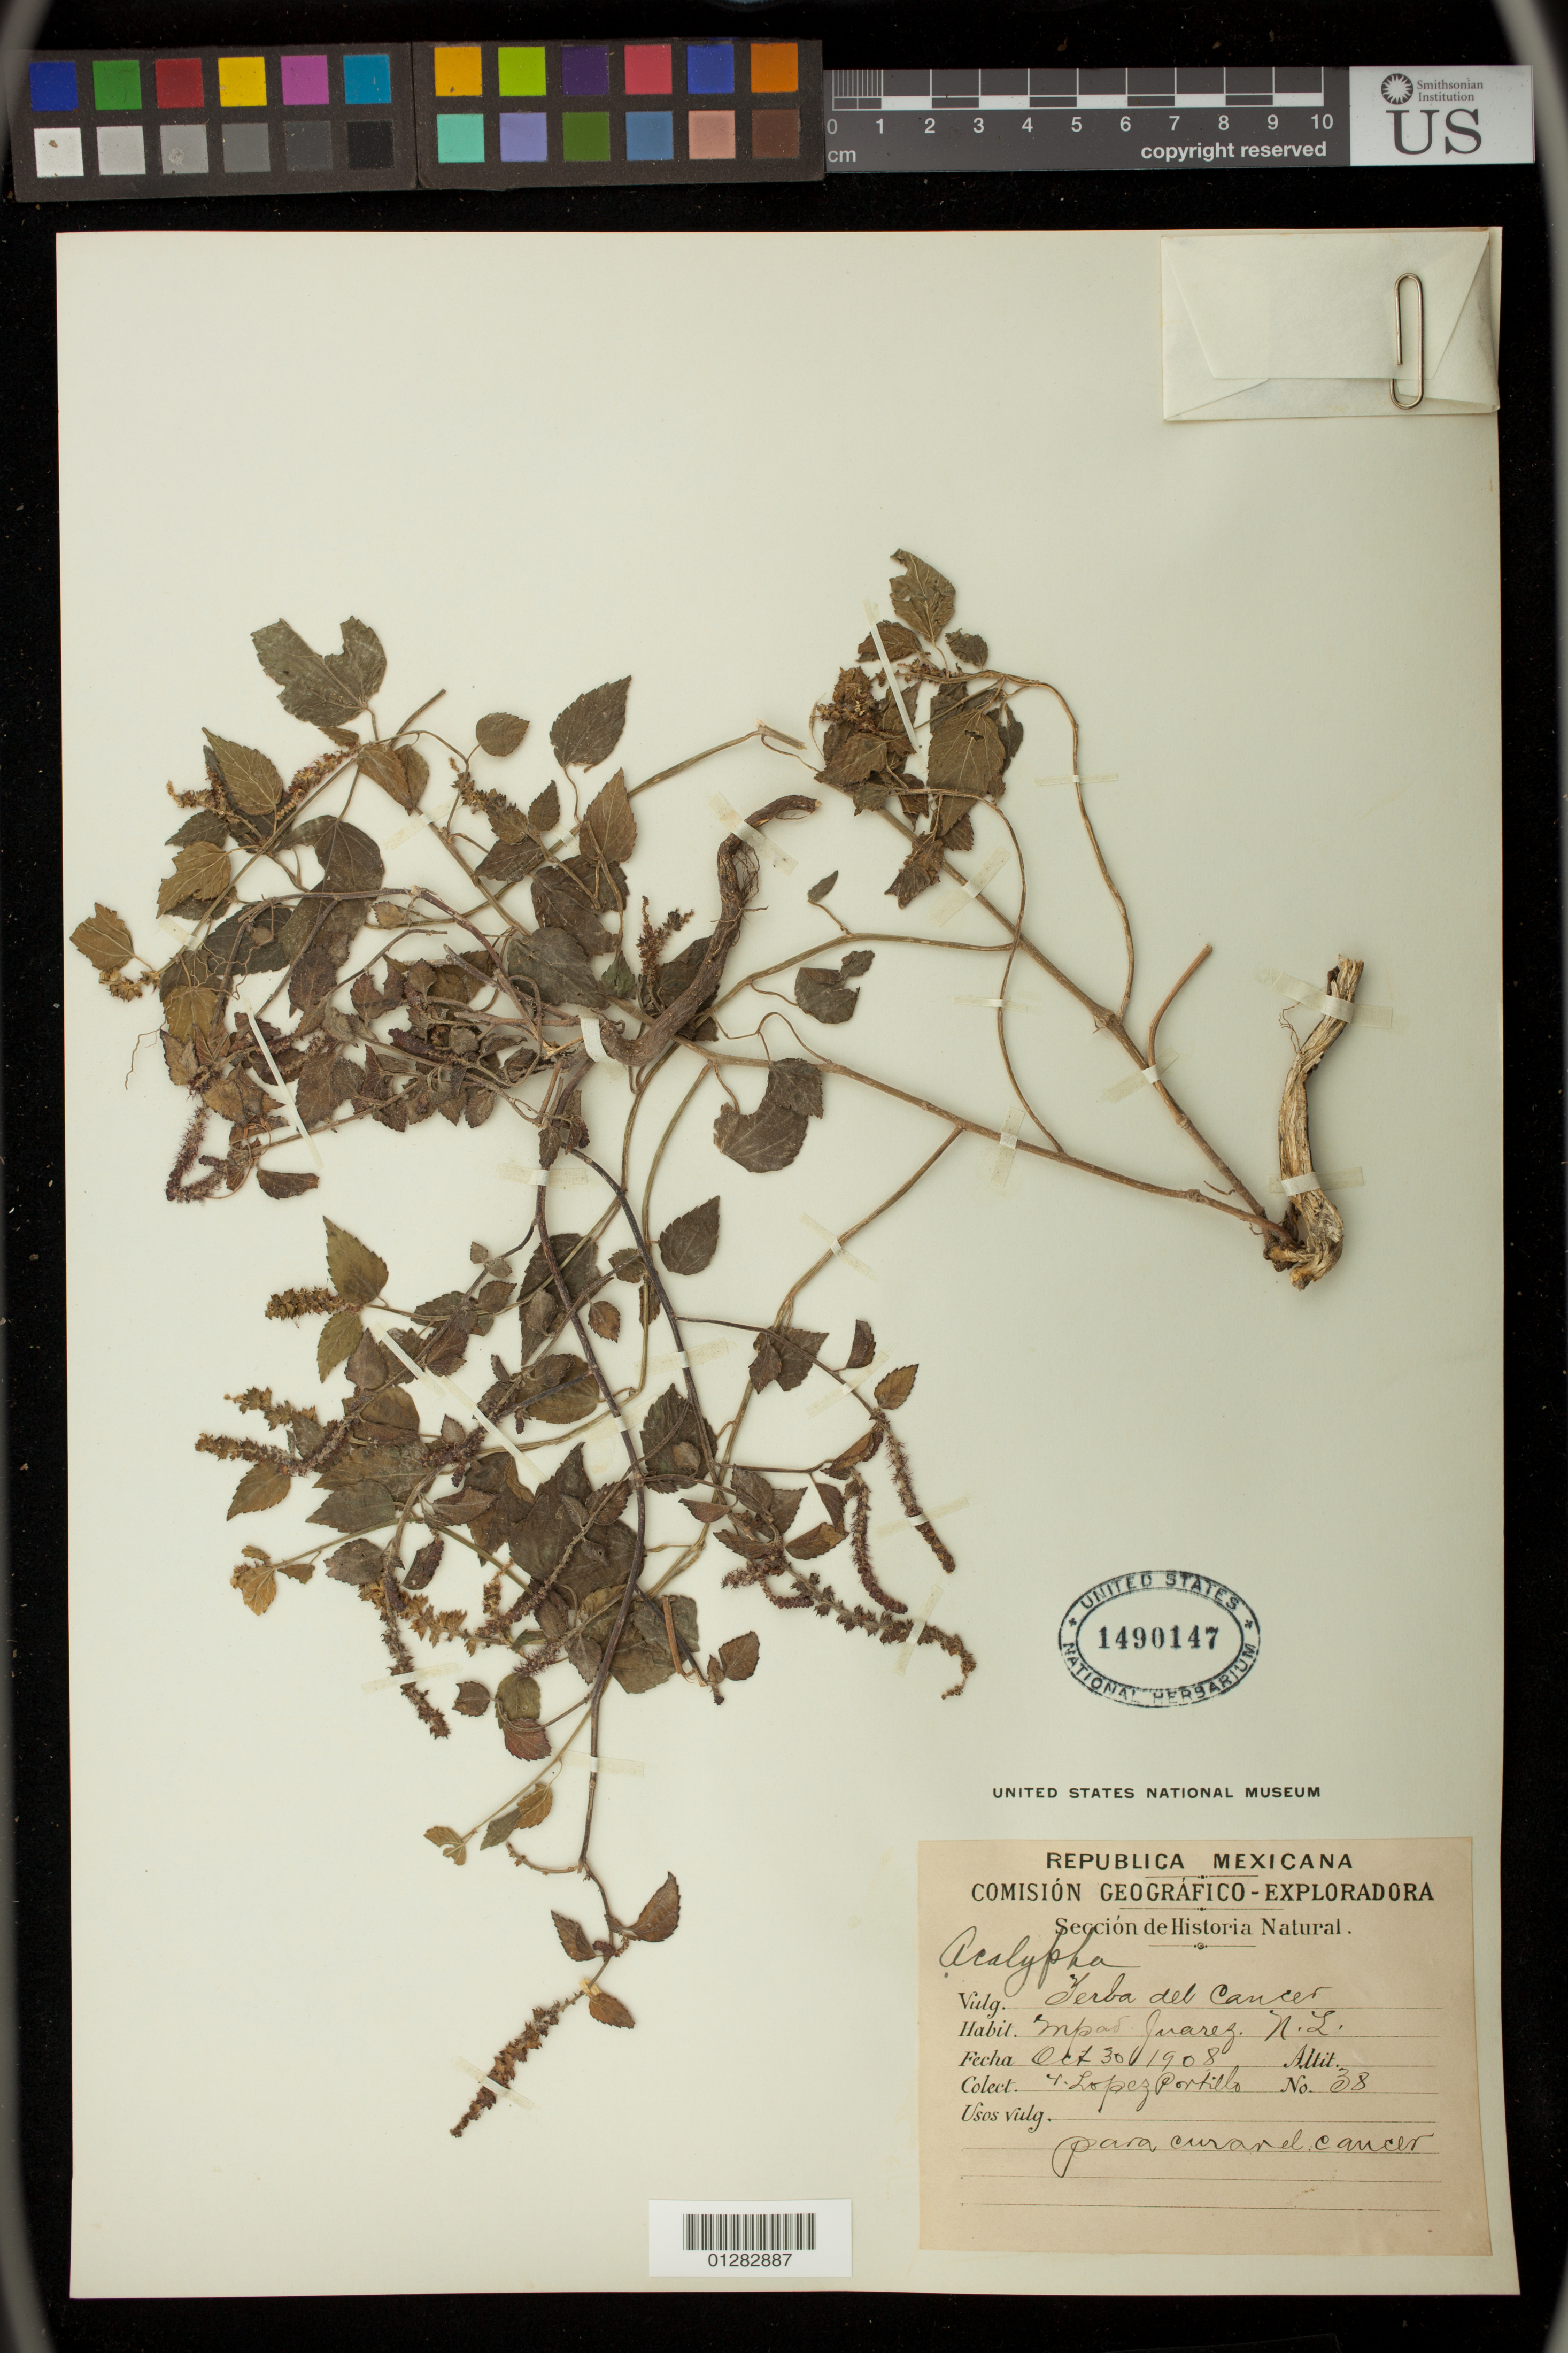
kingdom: Plantae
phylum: Tracheophyta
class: Magnoliopsida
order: Malpighiales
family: Euphorbiaceae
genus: Acalypha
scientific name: Acalypha sp.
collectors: López Portillo, V.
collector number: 38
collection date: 1908-10-30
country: Mexico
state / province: Nuevo Leon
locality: Juarez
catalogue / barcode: US 1490147